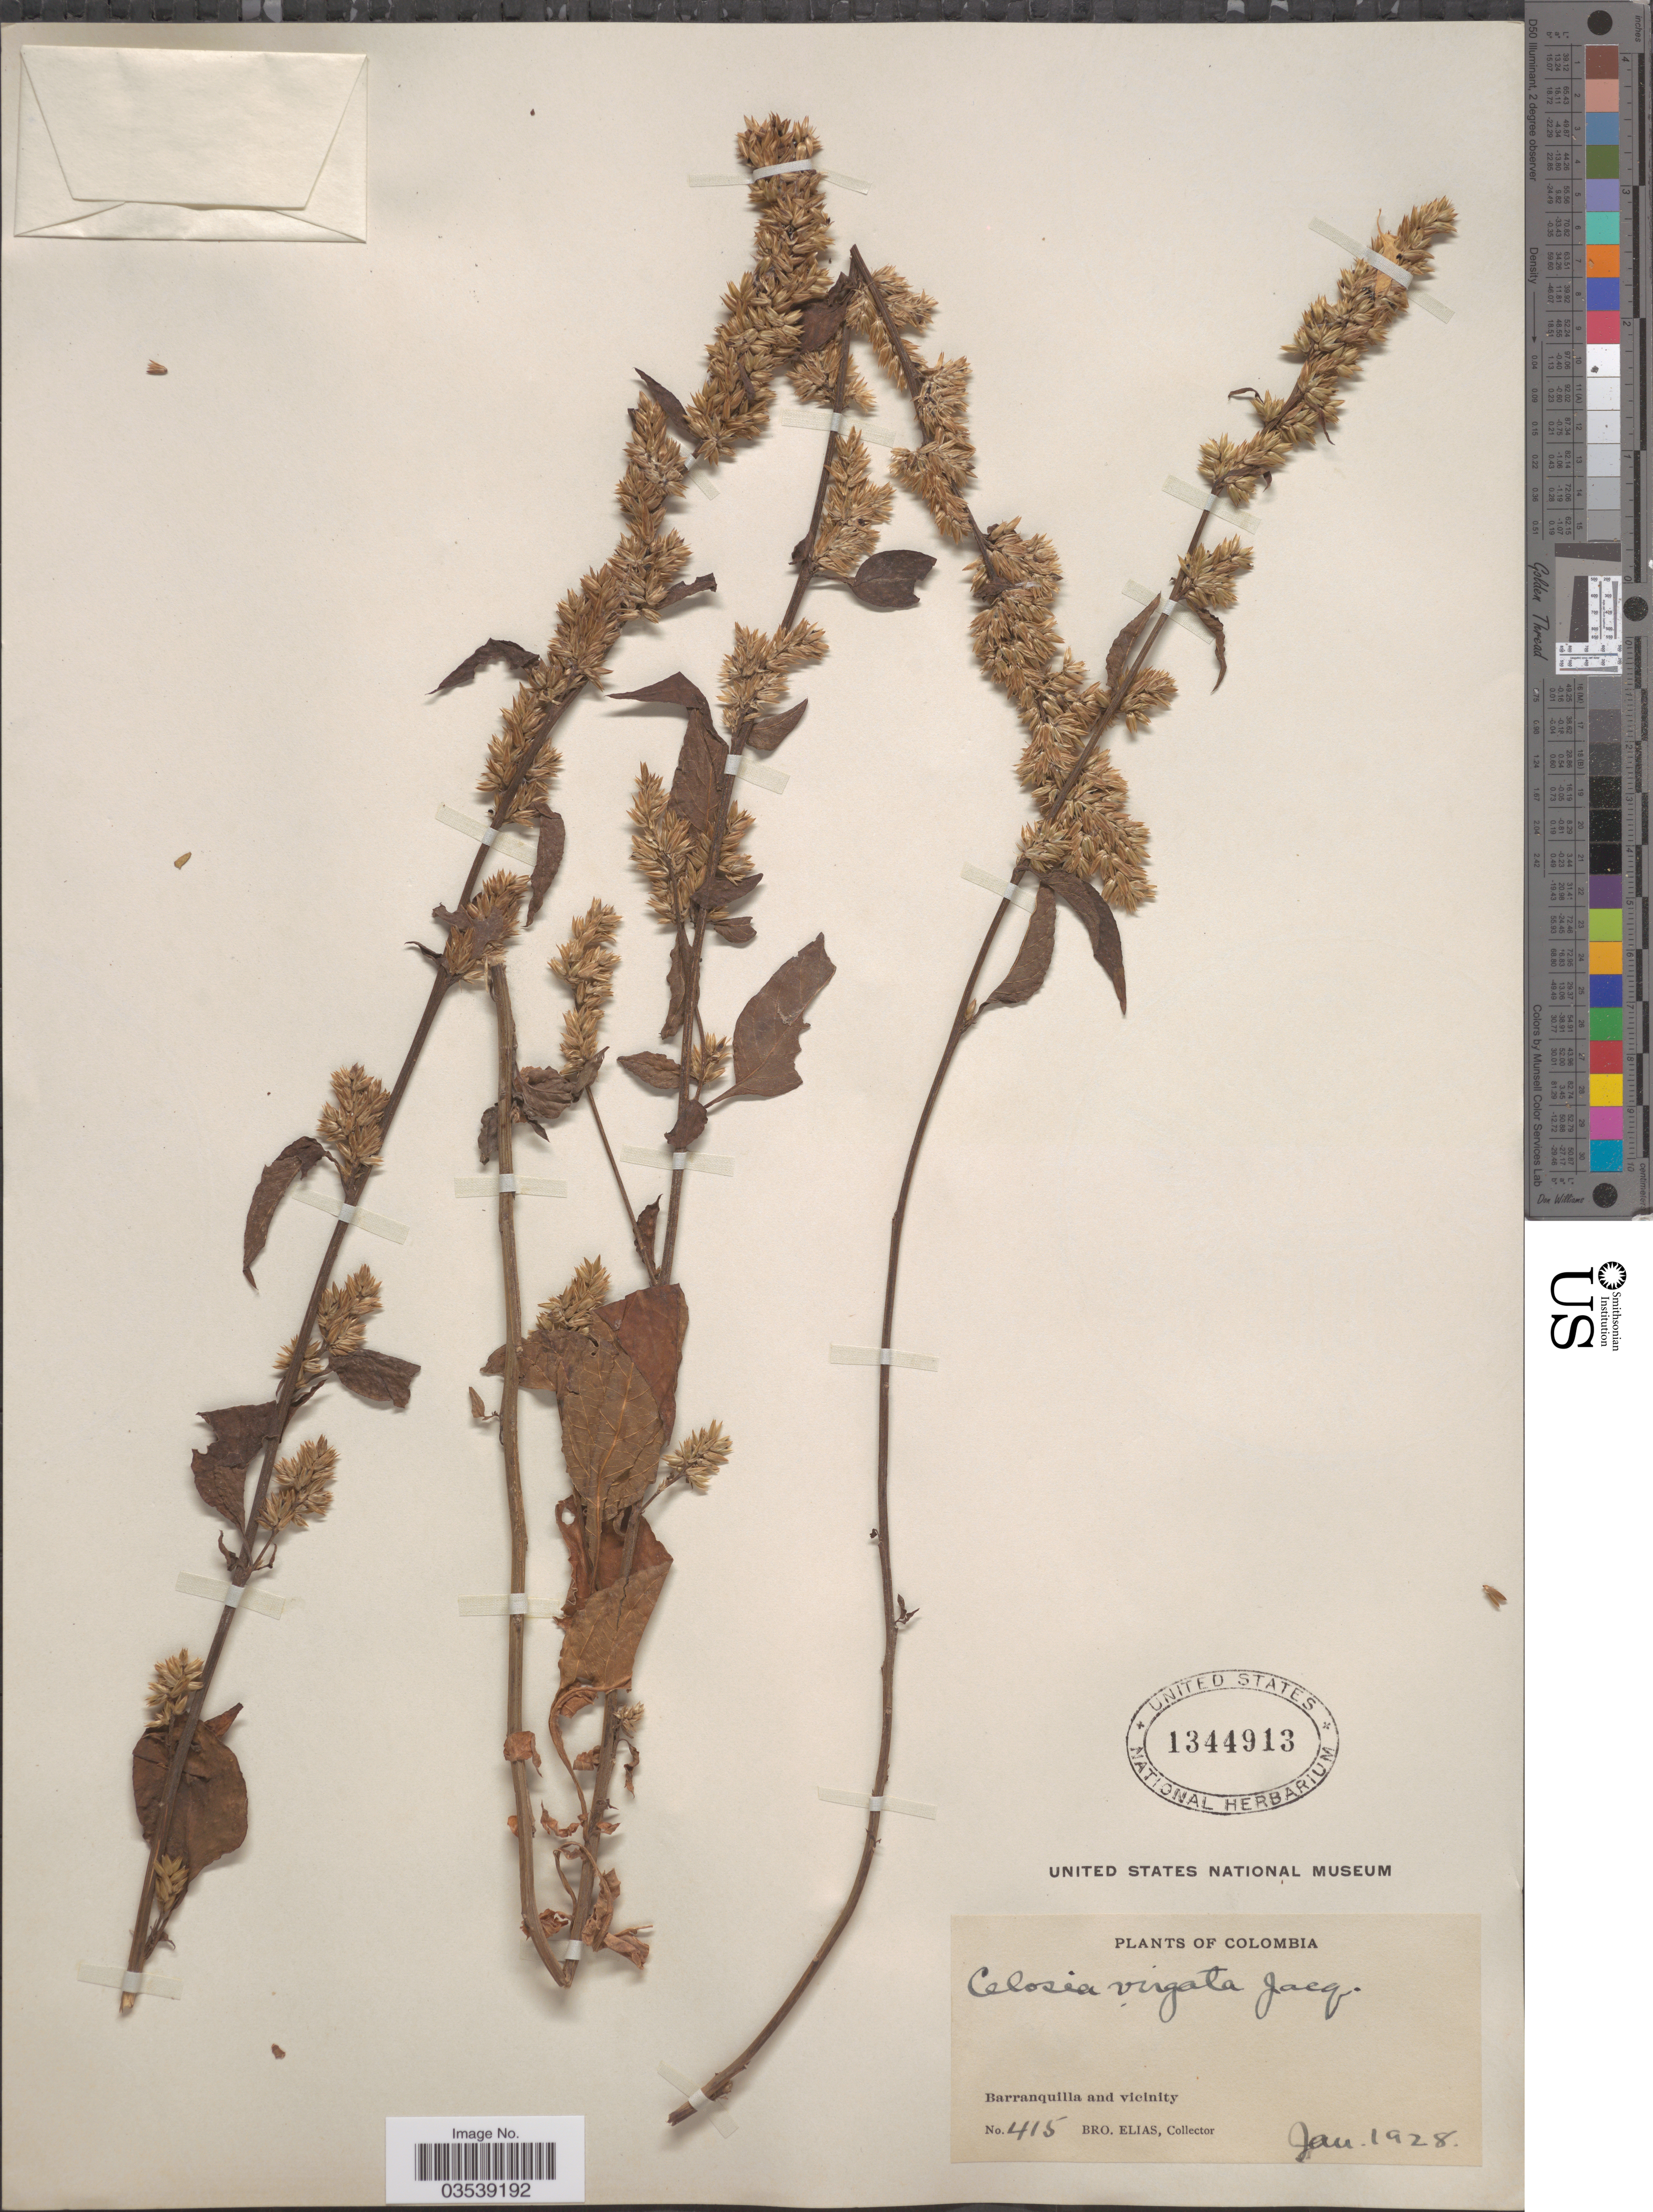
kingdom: Plantae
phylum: Tracheophyta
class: Magnoliopsida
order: Caryophyllales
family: Amaranthaceae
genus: Celosia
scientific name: Celosia virgata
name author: Jacq.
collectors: Bro. Elias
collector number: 415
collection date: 1928-01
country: Colombia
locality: Barranquilla and vicinity.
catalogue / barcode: US 1344913